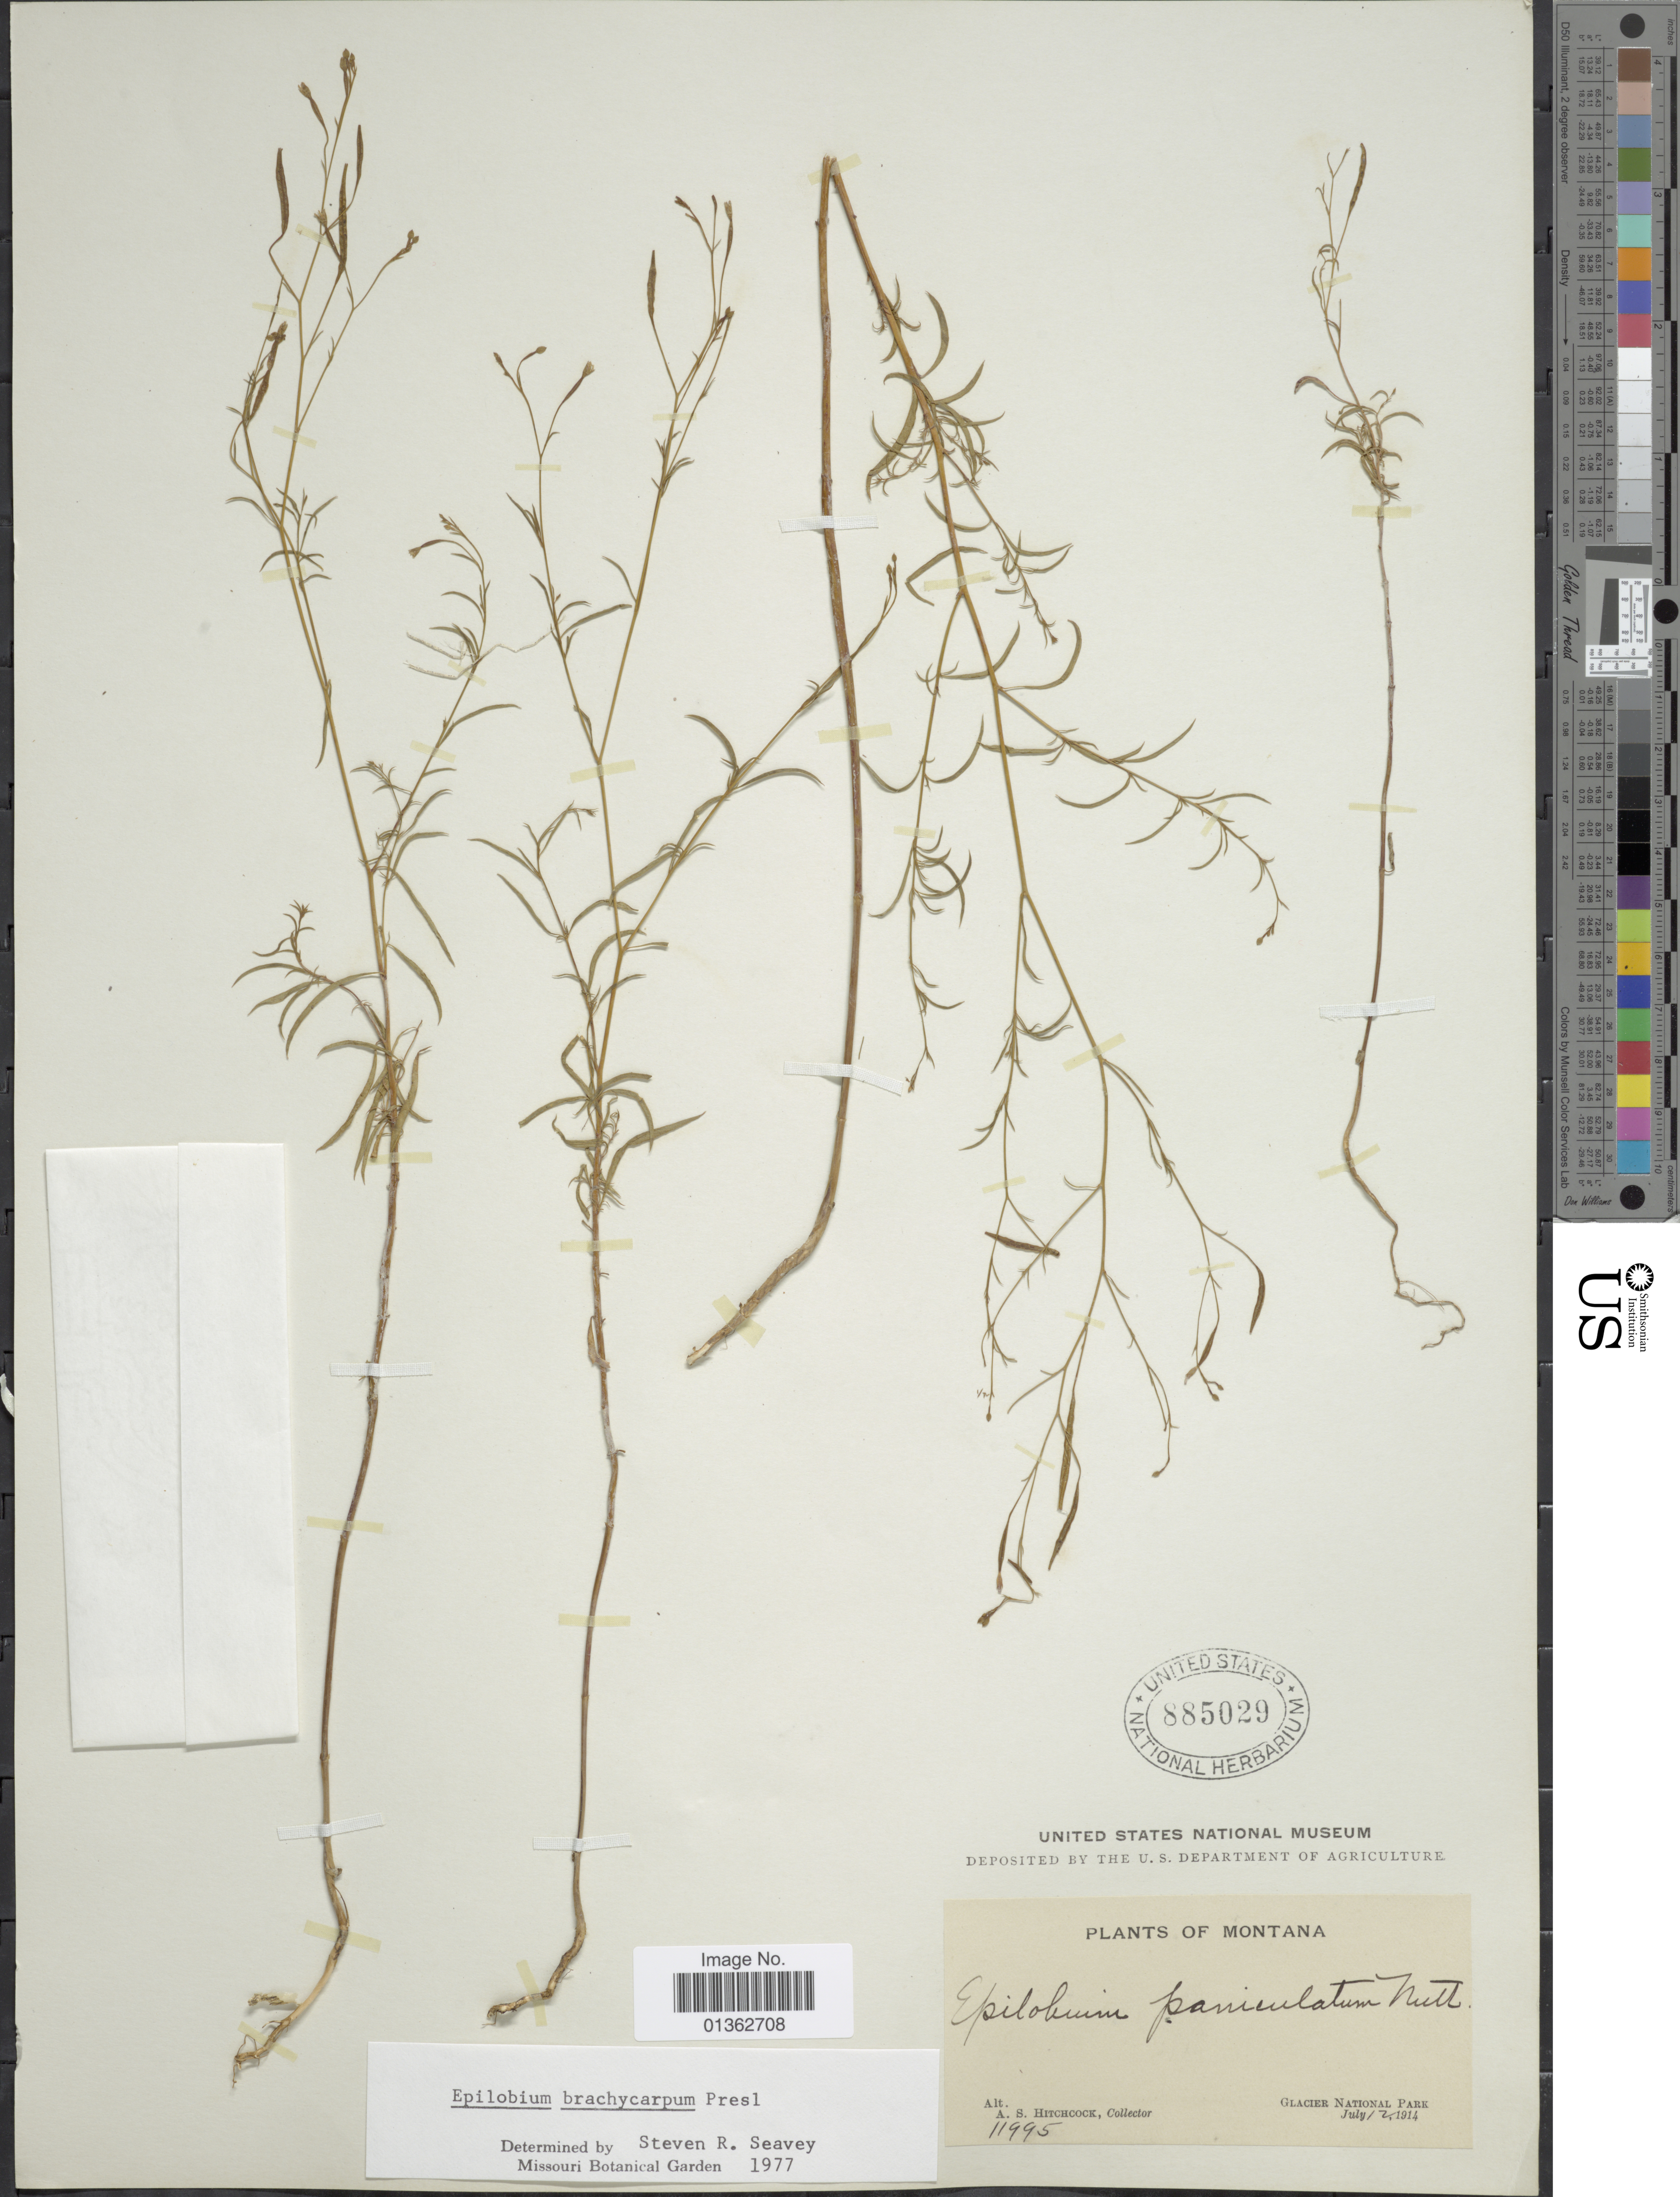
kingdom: Plantae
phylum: Tracheophyta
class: Magnoliopsida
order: Myrtales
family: Onagraceae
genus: Epilobium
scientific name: Epilobium brachycarpum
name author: C. Presl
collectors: A. S. Hitchcock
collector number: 11995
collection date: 1914-07-12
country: United States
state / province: Montana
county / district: Flathead / Glacier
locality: Glacier National Park.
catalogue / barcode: US 885029